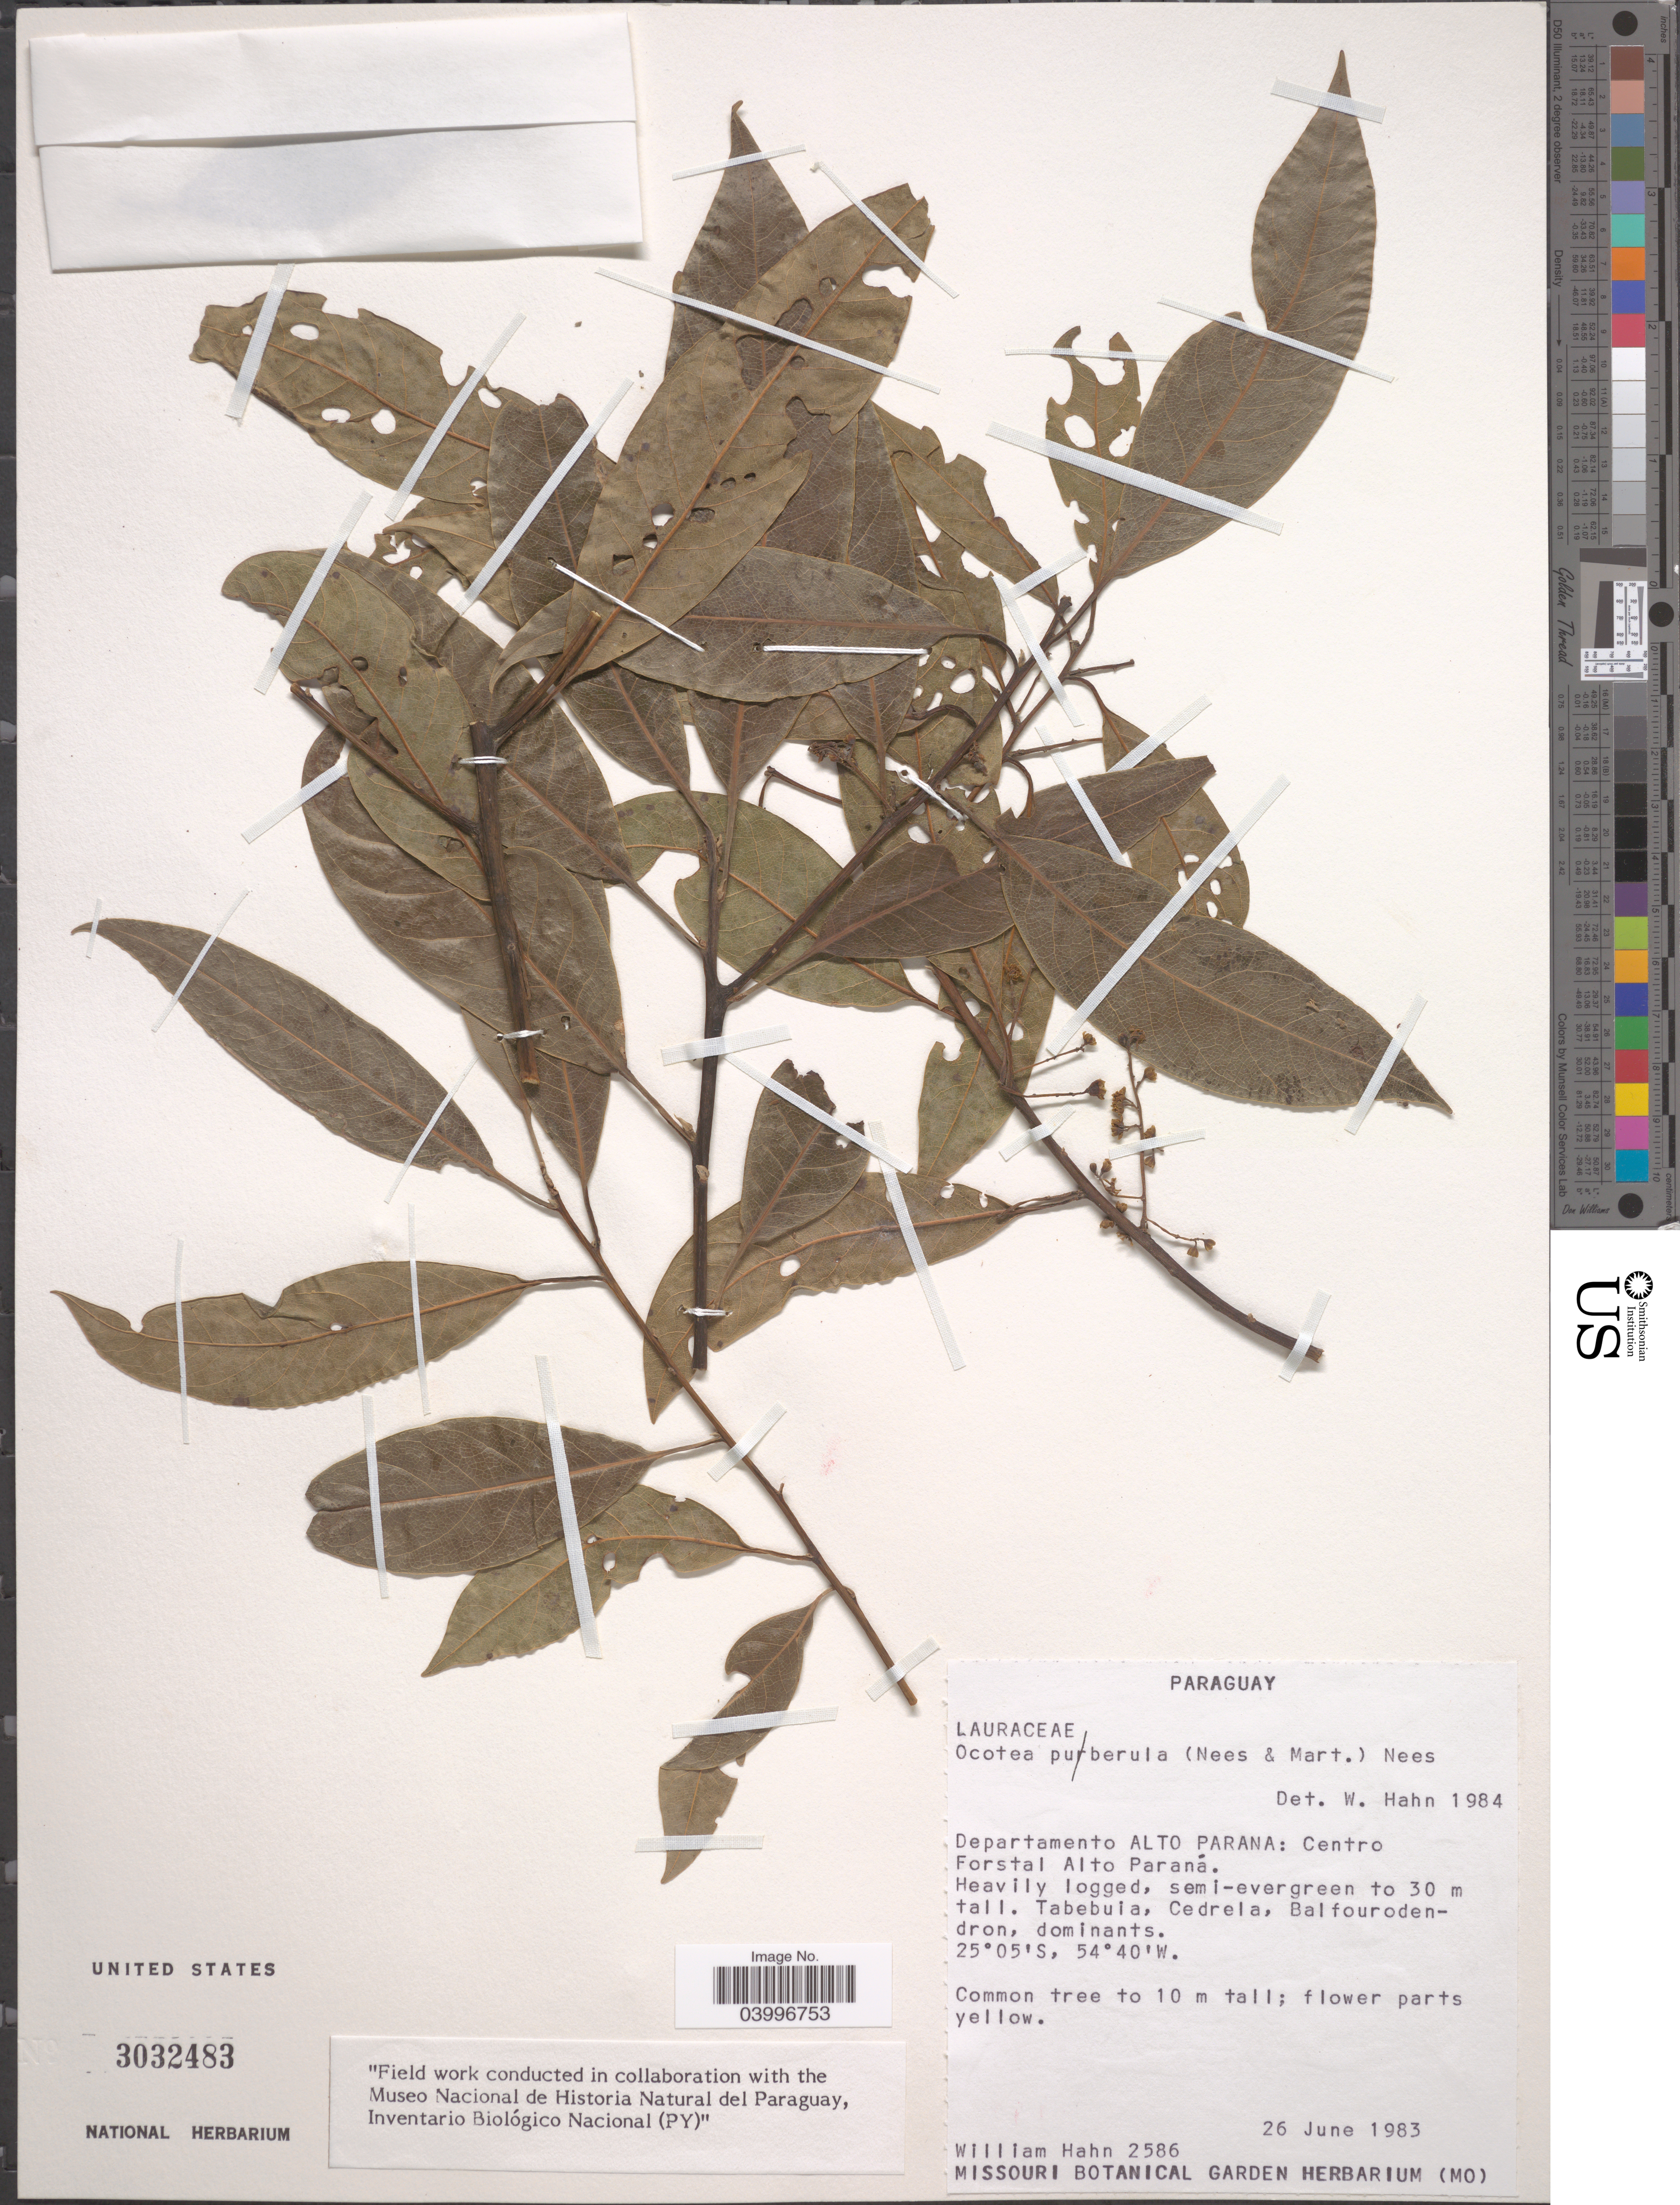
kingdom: Plantae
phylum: Tracheophyta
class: Magnoliopsida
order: Laurales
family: Lauraceae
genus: Ocotea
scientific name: Ocotea puberula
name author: (Rich.) Nees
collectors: W. Hahn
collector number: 2586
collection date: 1983-06-26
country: Paraguay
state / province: Alto Parana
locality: Departamento Alto Parana: Centro Forstal Alto Paraná.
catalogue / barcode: US 3032483